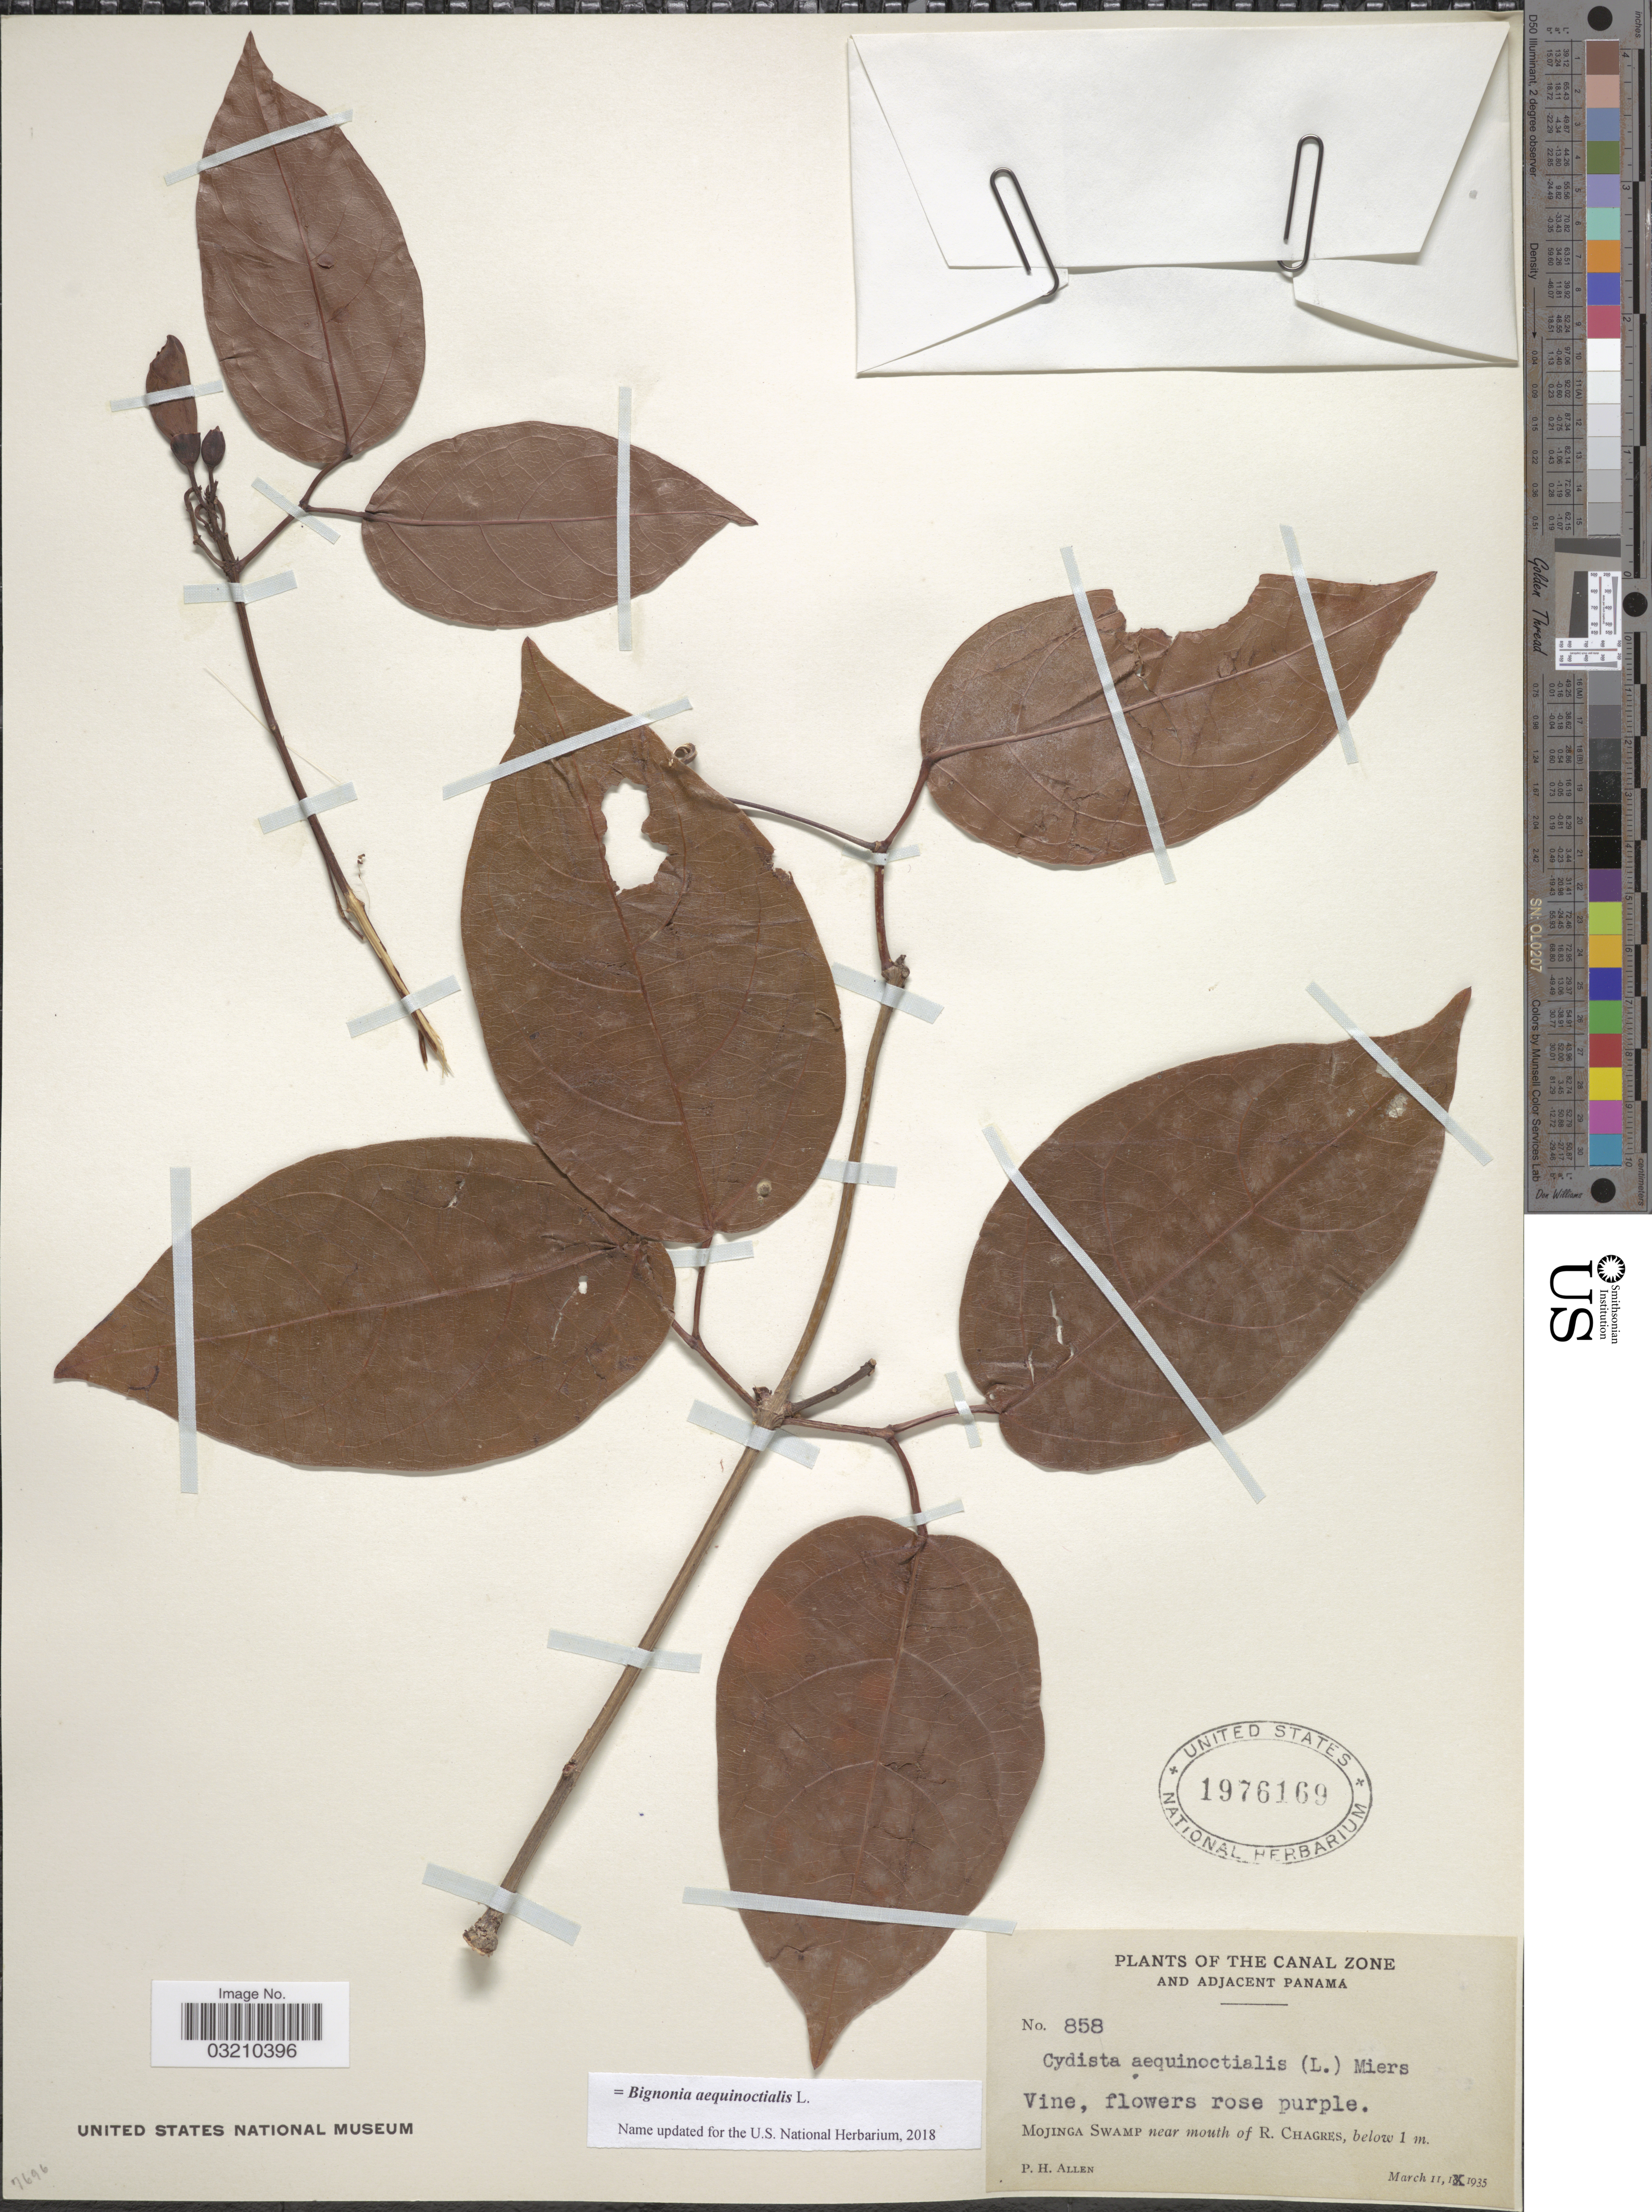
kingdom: Plantae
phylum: Tracheophyta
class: Magnoliopsida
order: Lamiales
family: Bignoniaceae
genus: Bignonia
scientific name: Bignonia aequinoctialis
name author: L.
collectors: P. H. Allen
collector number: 858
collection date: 1935-03-11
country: Panama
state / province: Colón / Panamá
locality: The Canal Zone and adjacent Panama. Mojinga Swamp near mouth of R. Chagres.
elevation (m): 1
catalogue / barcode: US 1976169